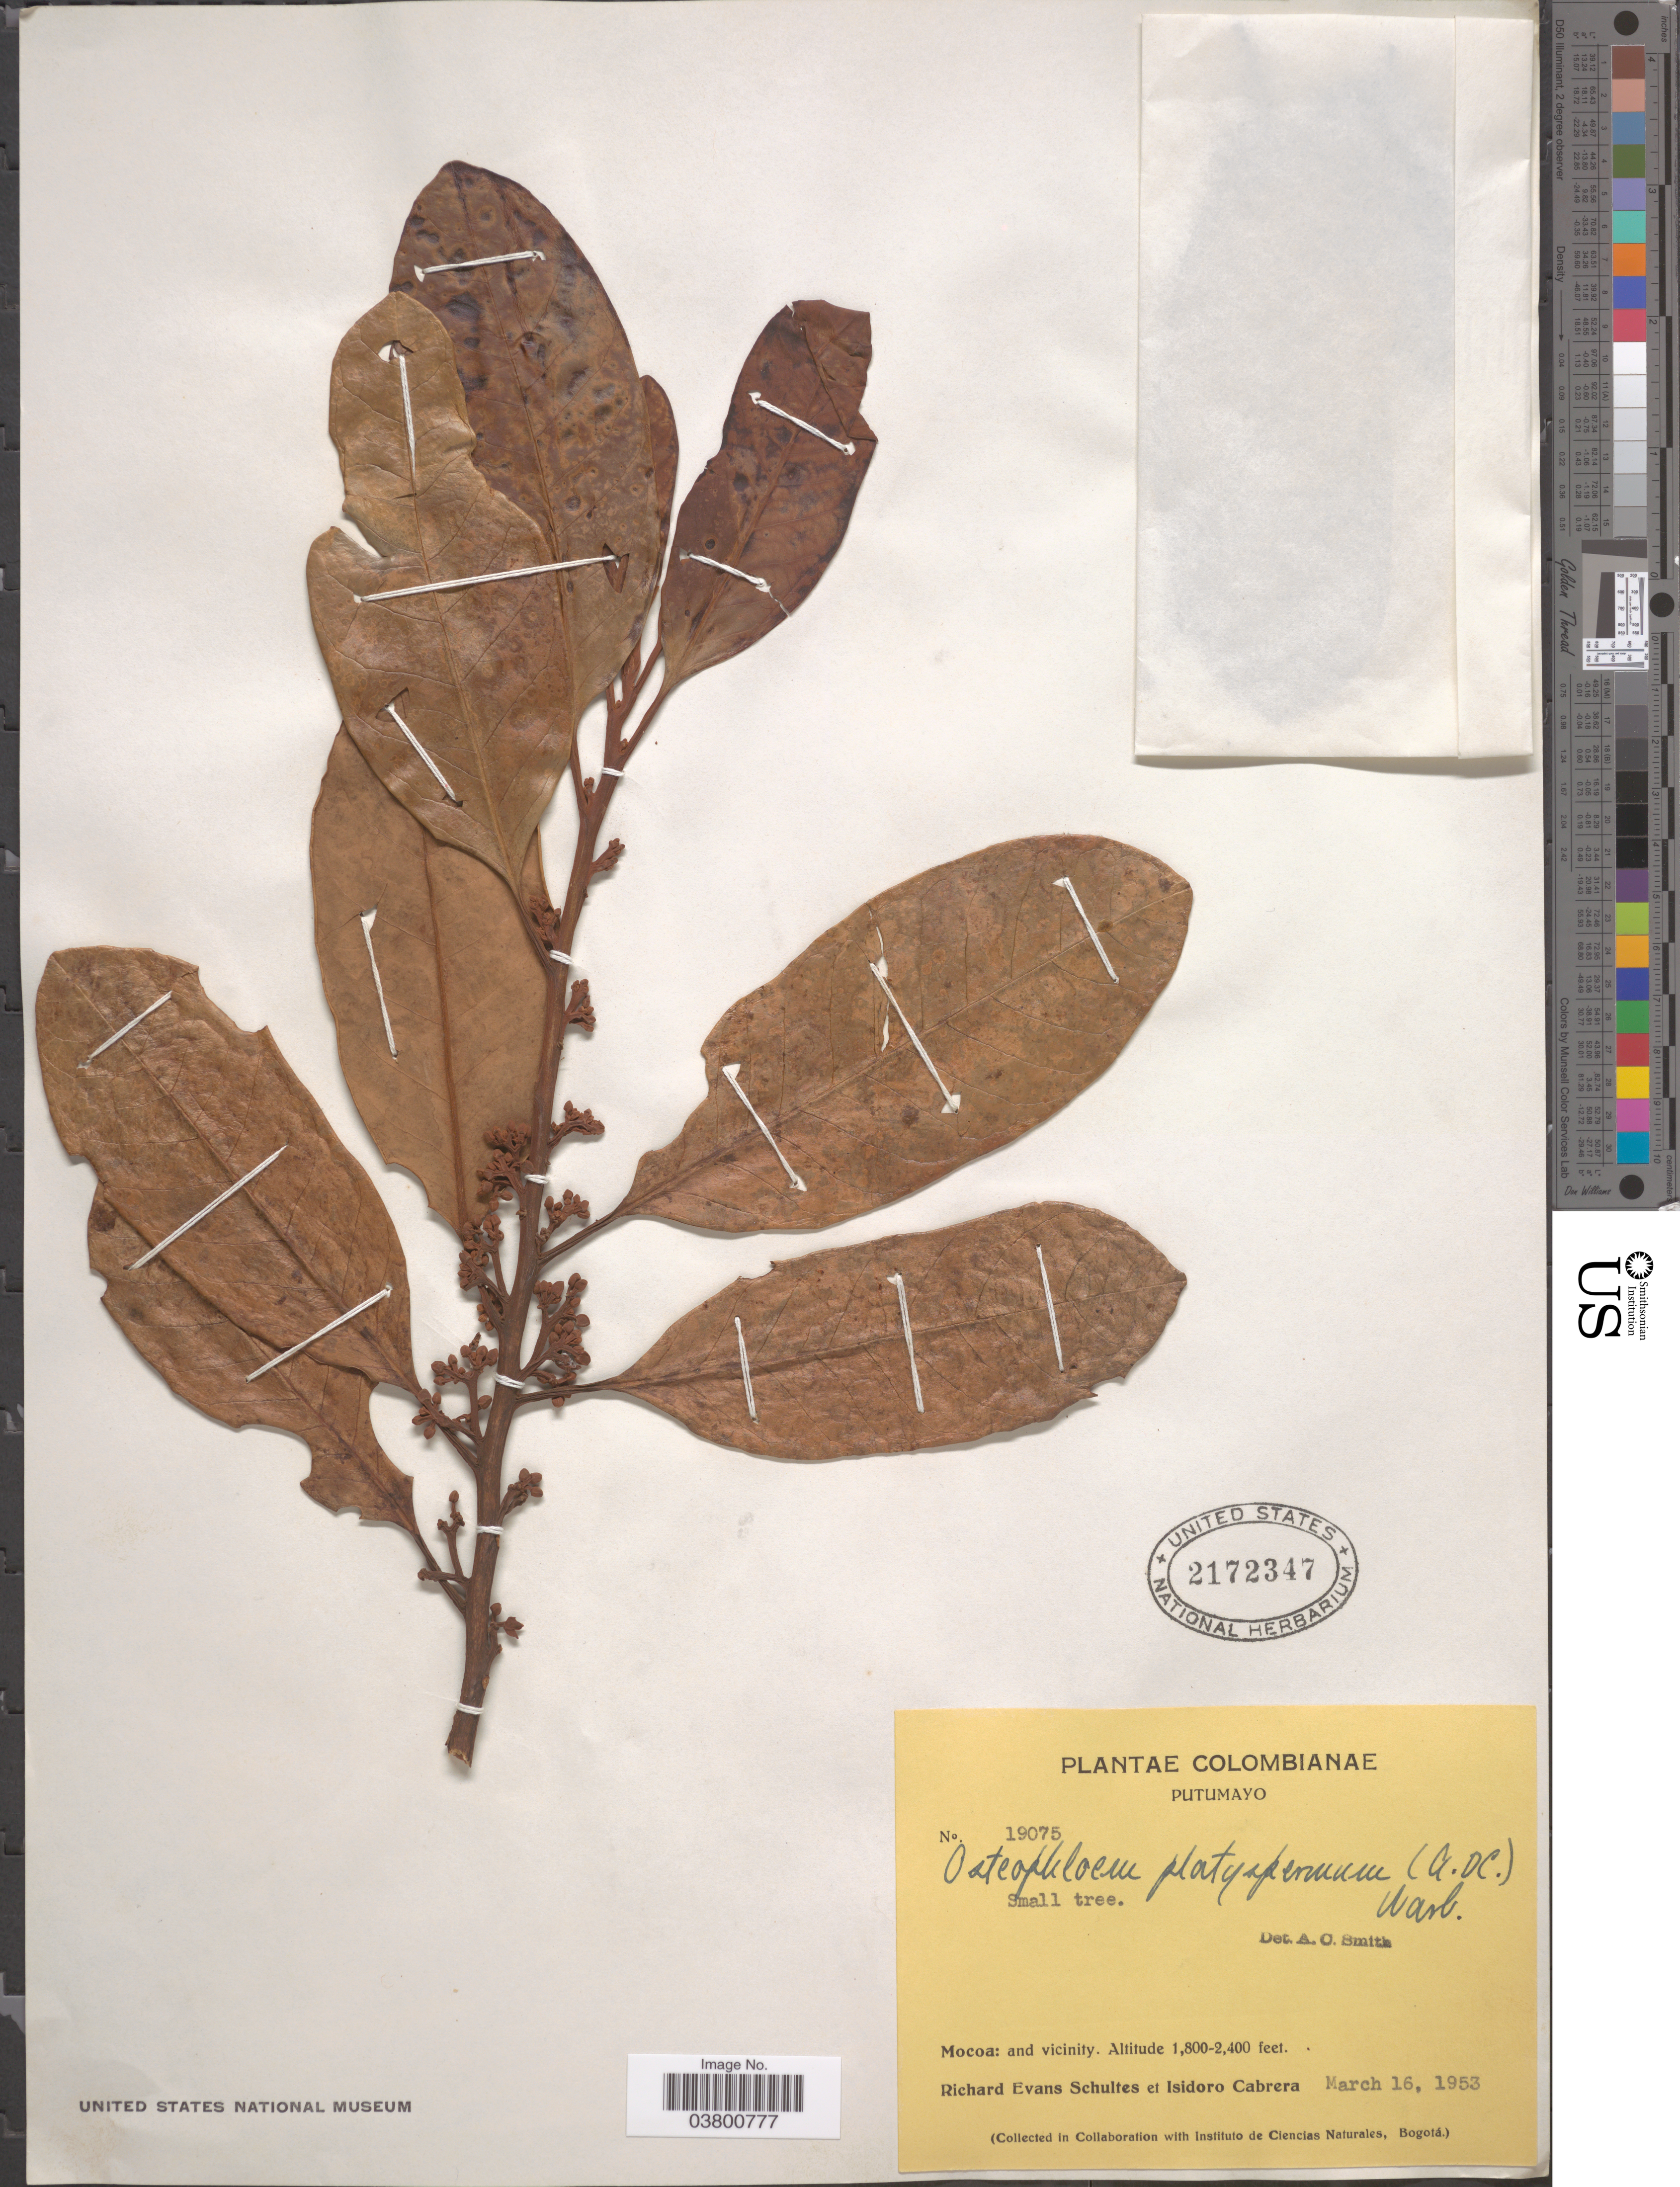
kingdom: Plantae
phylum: Tracheophyta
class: Magnoliopsida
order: Magnoliales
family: Myristicaceae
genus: Osteophloeum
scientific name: Osteophloeum platyspermum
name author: (A. DC.) Warb.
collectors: R. E. Schultes & I. Cabrera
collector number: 19075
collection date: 1953-03-16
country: Colombia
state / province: Putumayo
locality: Mocoa: and vicinity.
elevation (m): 549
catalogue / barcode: US 2172347